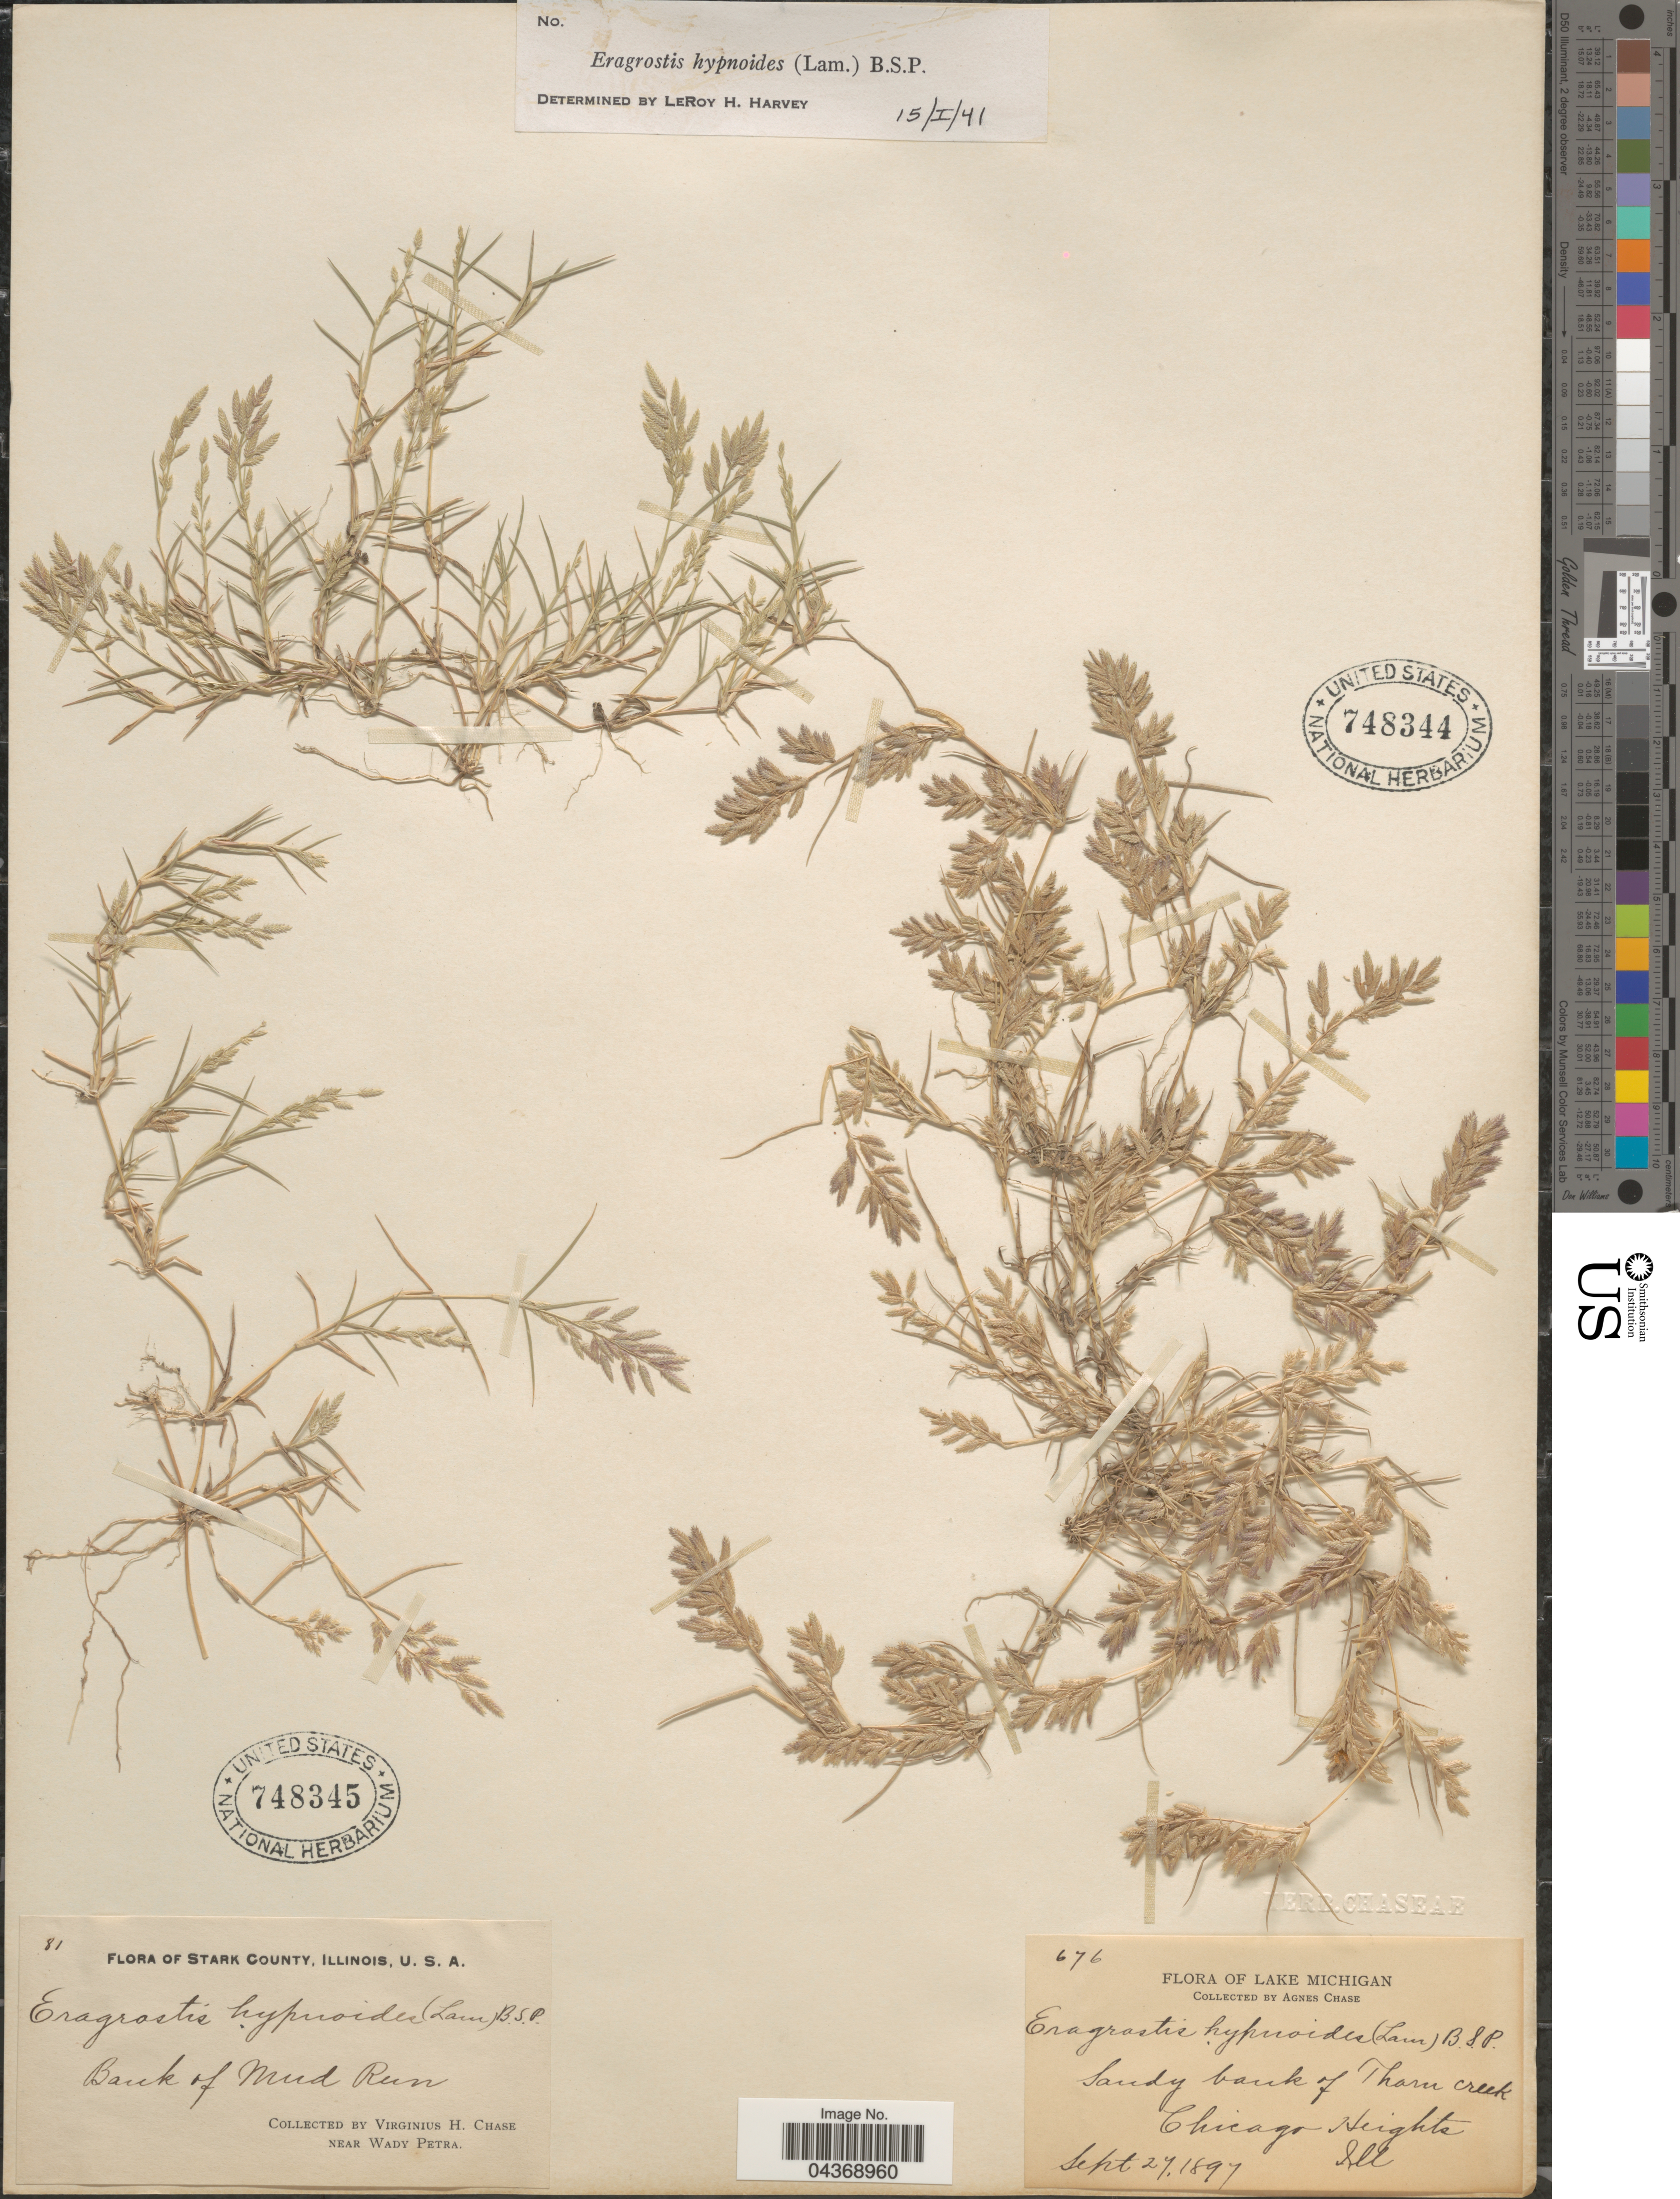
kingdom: Plantae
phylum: Tracheophyta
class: Liliopsida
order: Poales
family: Poaceae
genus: Eragrostis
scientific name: Eragrostis intermedia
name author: Hitchc.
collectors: V. H. Chase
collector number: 81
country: United States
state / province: Illinois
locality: Stark County. Bank of Mud Run. Near Wady Petra.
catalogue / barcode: US 748345